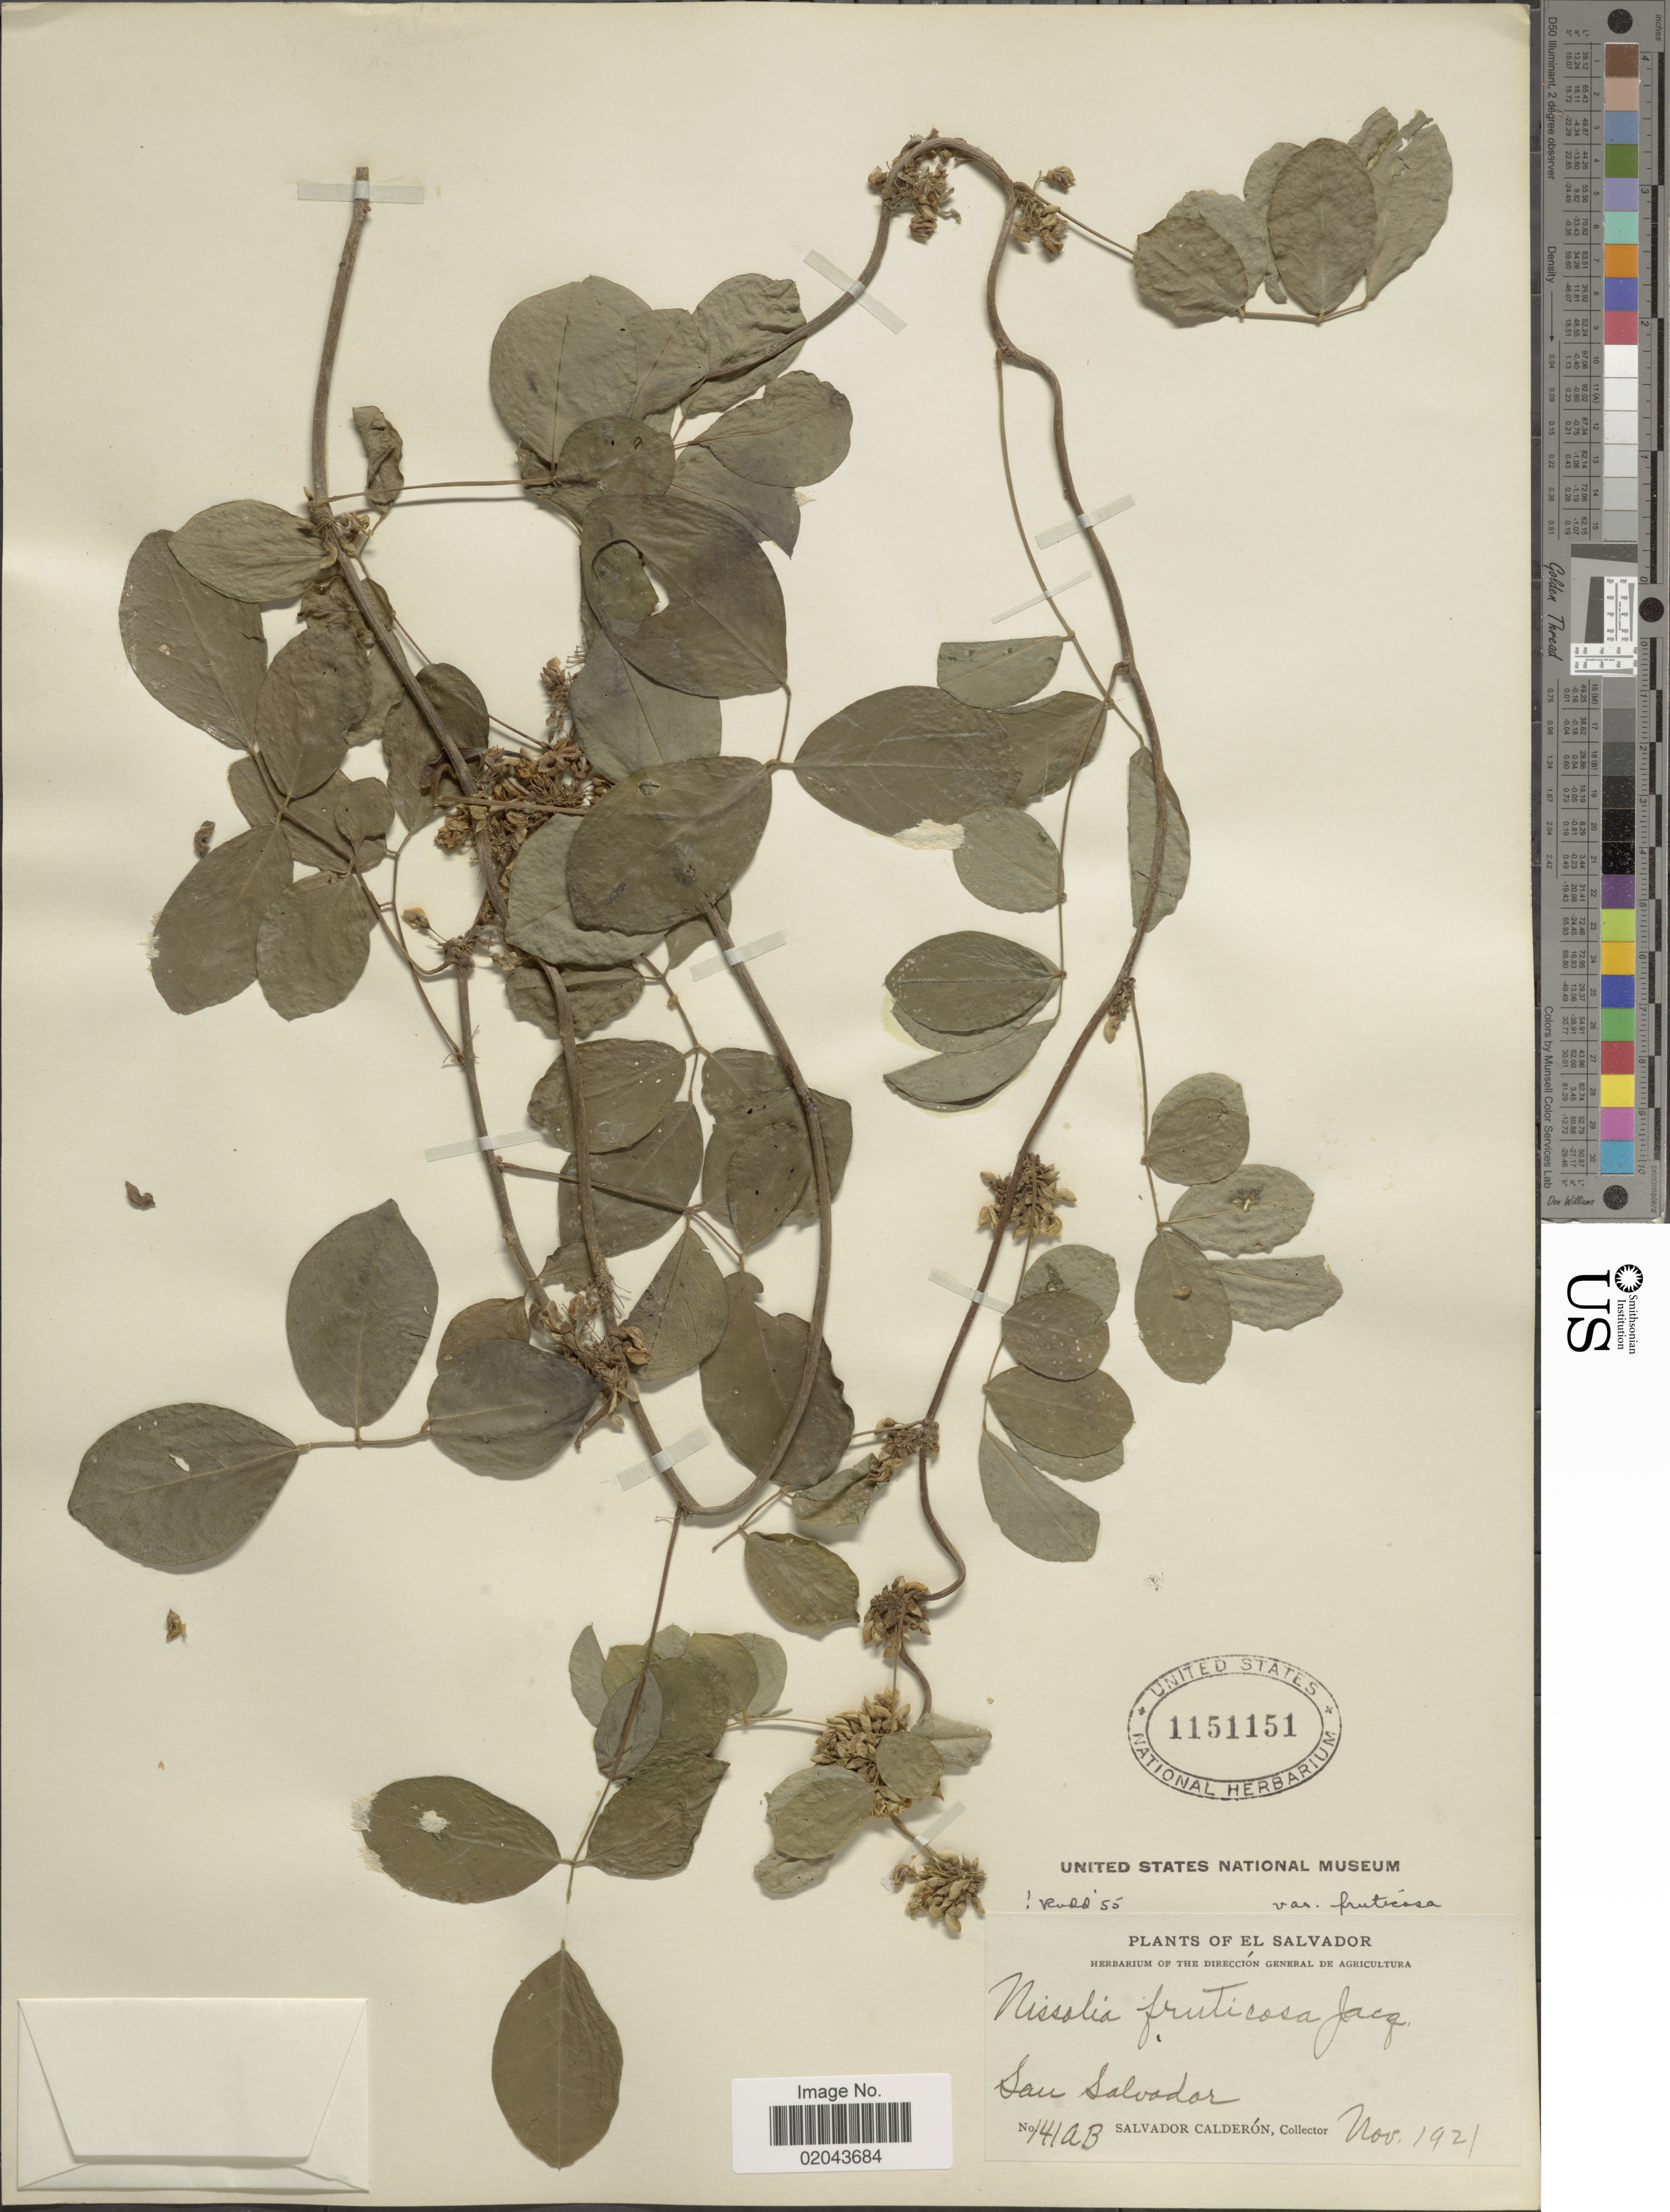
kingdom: Plantae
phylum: Tracheophyta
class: Magnoliopsida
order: Fabales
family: Fabaceae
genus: Nissolia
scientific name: Nissolia fruticosa var. fruticosa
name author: Jacq.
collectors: S. Calderón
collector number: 141aB*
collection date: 1921-11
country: Bahamas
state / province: San Salvador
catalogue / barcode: US 1151151